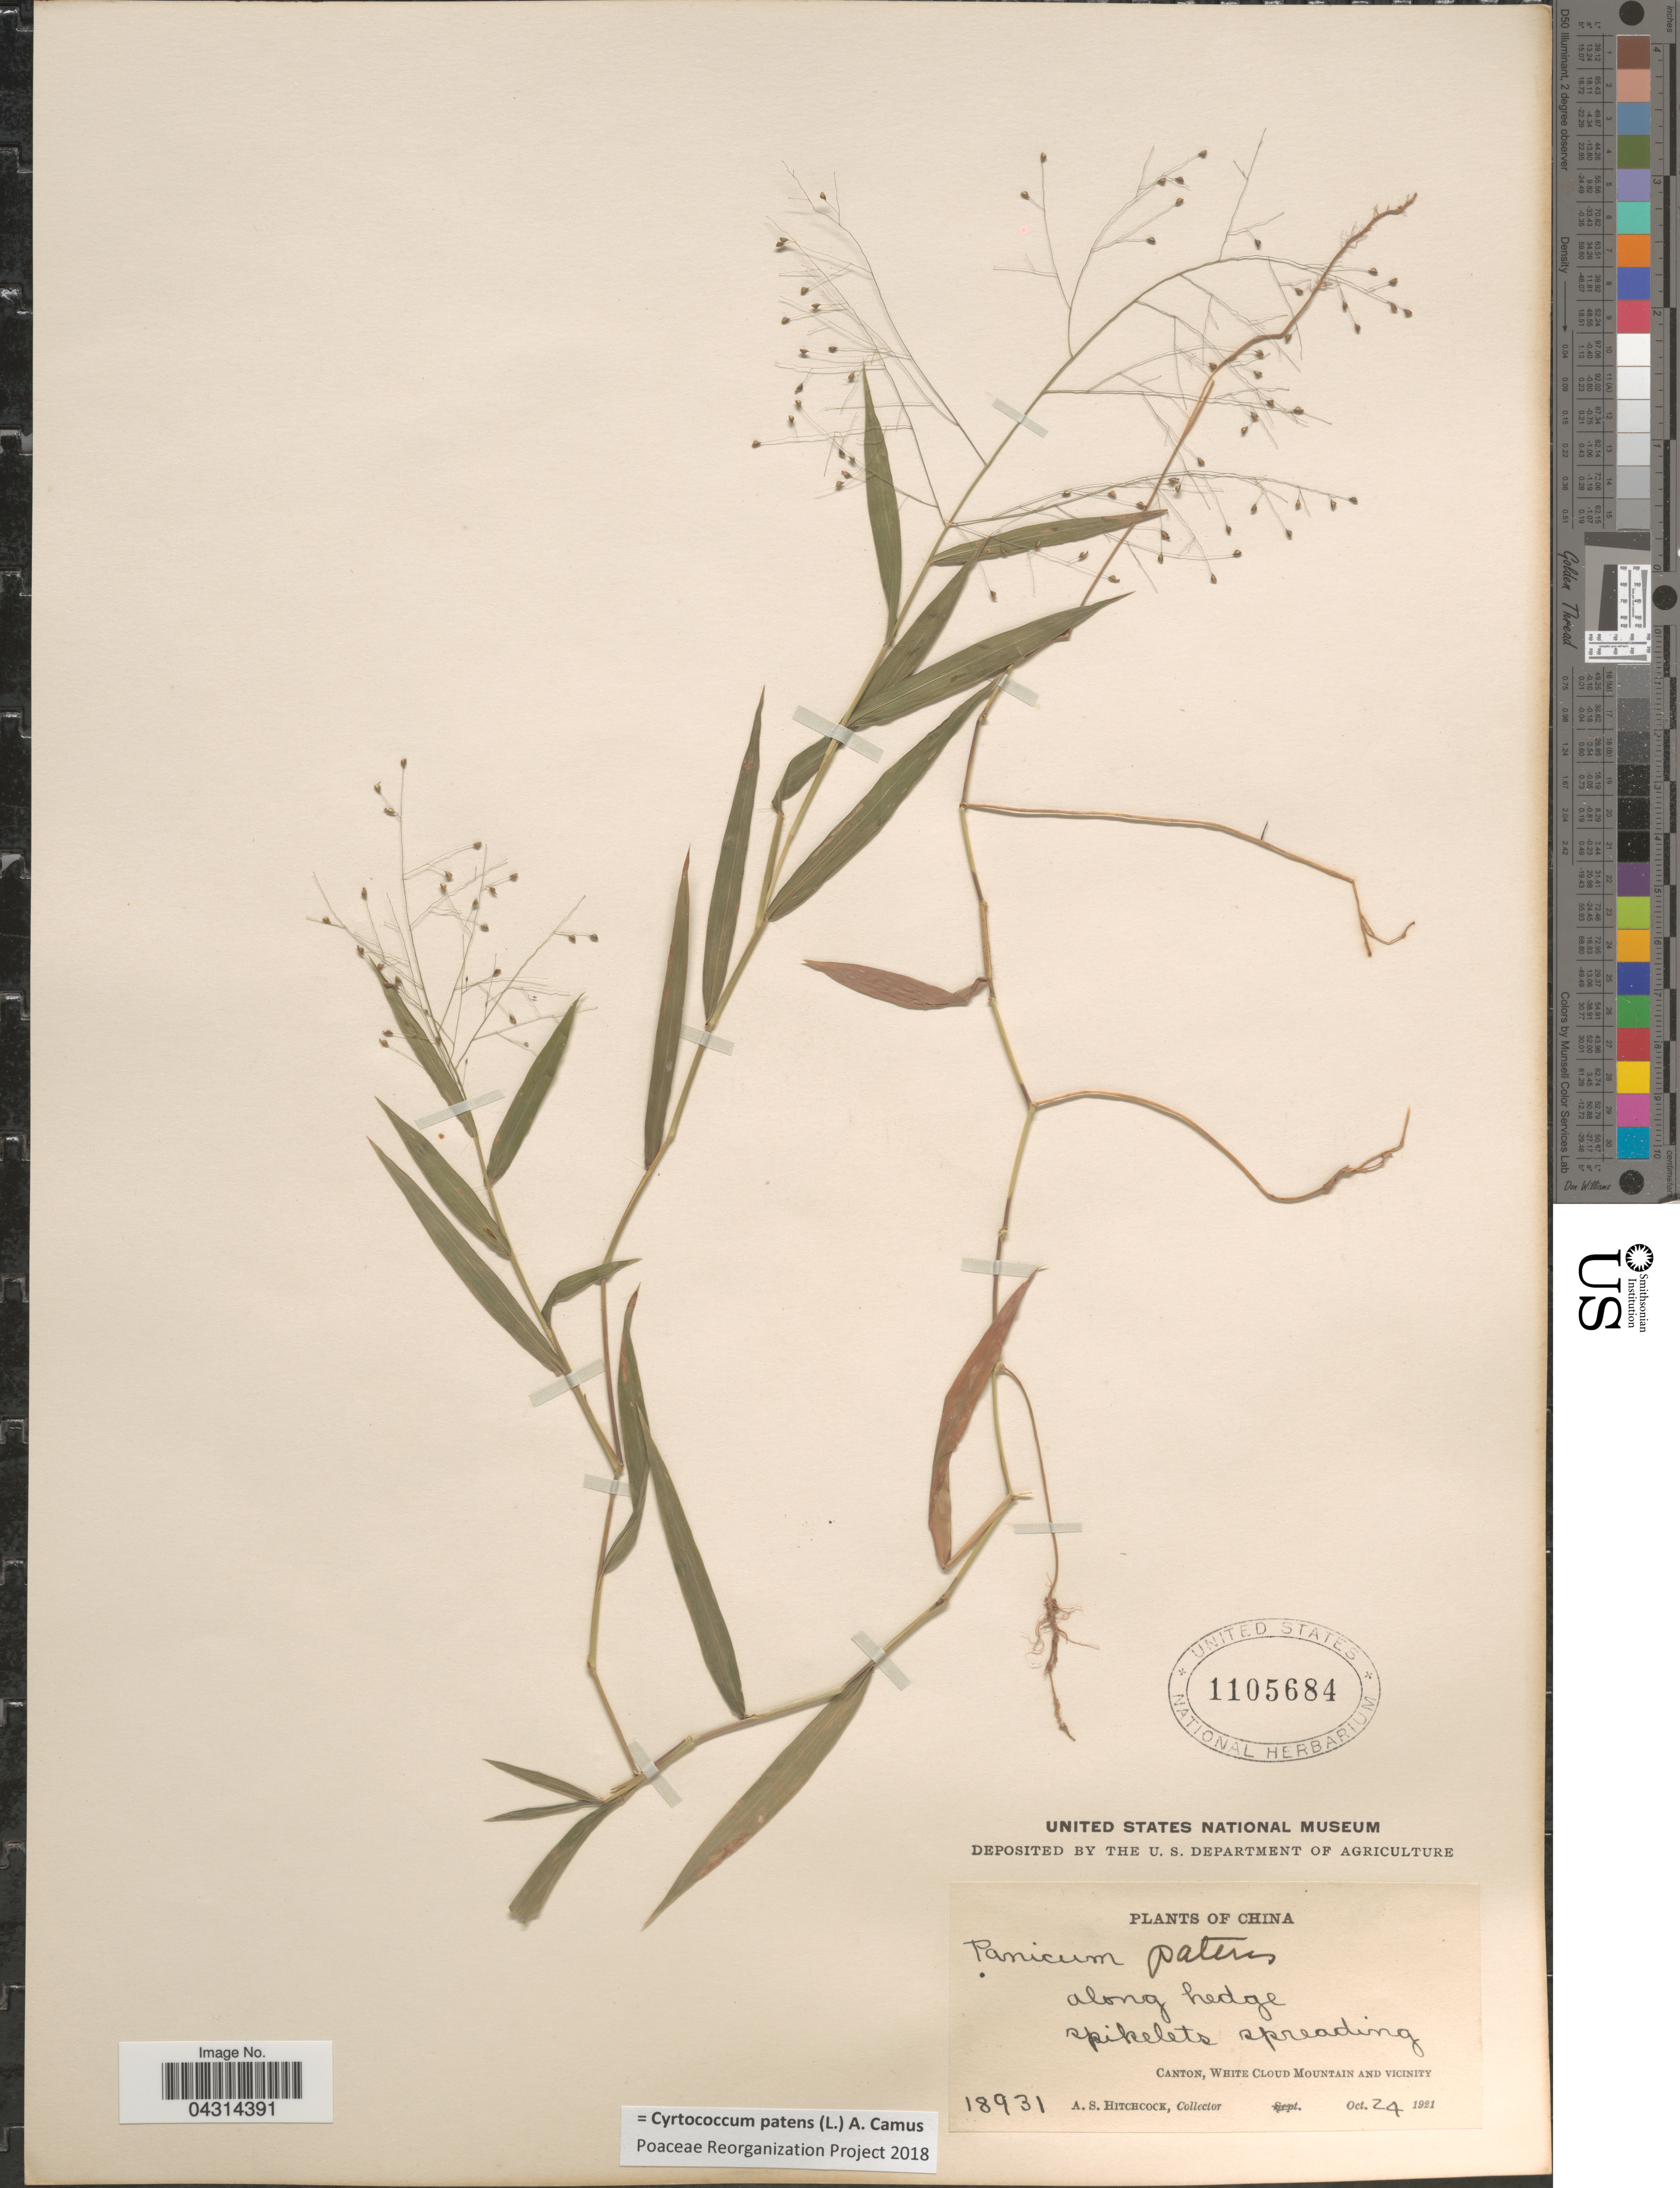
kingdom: Plantae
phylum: Tracheophyta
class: Liliopsida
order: Poales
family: Poaceae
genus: Cyrtococcum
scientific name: Cyrtococcum patens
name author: (L.) A. Camus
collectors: A. S. Hitchcock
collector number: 18931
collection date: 1921-10-24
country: China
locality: Canton, White Cloud Mountain and vicinity.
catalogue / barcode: US 1105684